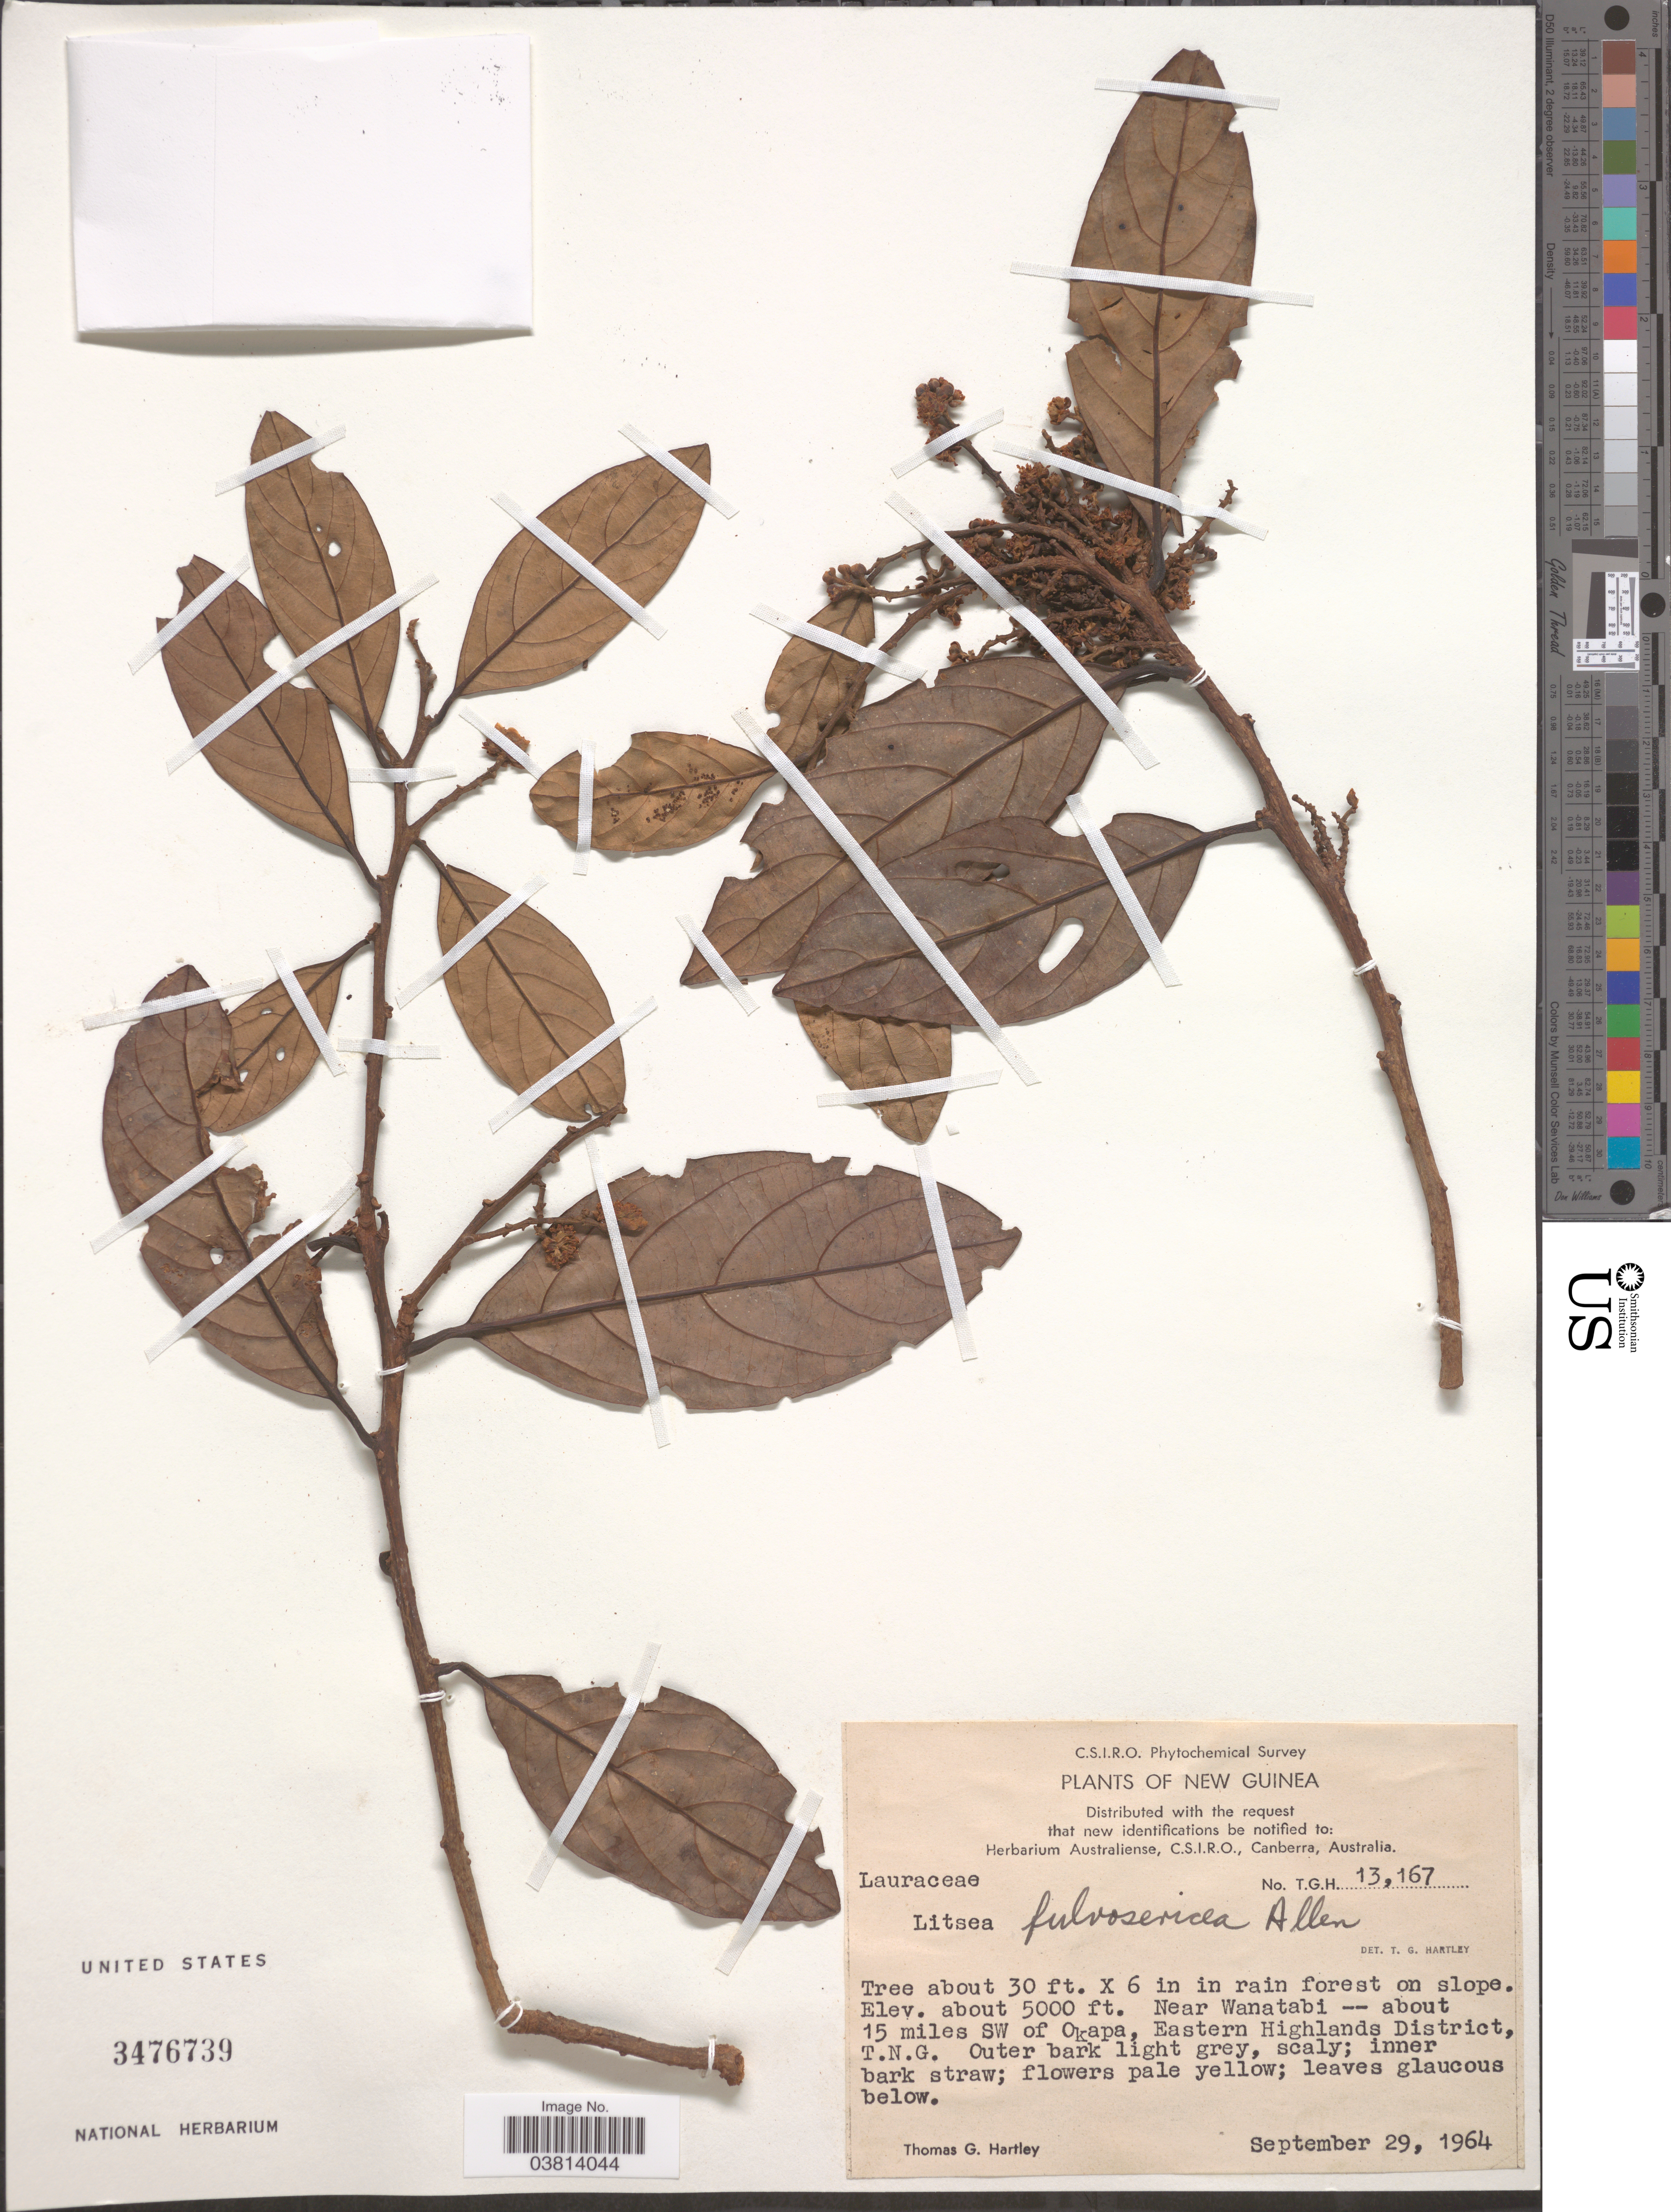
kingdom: Plantae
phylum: Tracheophyta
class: Magnoliopsida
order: Laurales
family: Lauraceae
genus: Litsea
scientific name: Litsea fulvosericea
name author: C.K. Allen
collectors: T. G. Hartley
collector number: TGH13167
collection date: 1964-09-29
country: Papua New Guinea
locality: New Guinea. Near Wanatabi - about 15 miles SW of Okapa, Eastern Highlands District, T.N.G.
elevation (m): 1524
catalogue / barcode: US 3476739